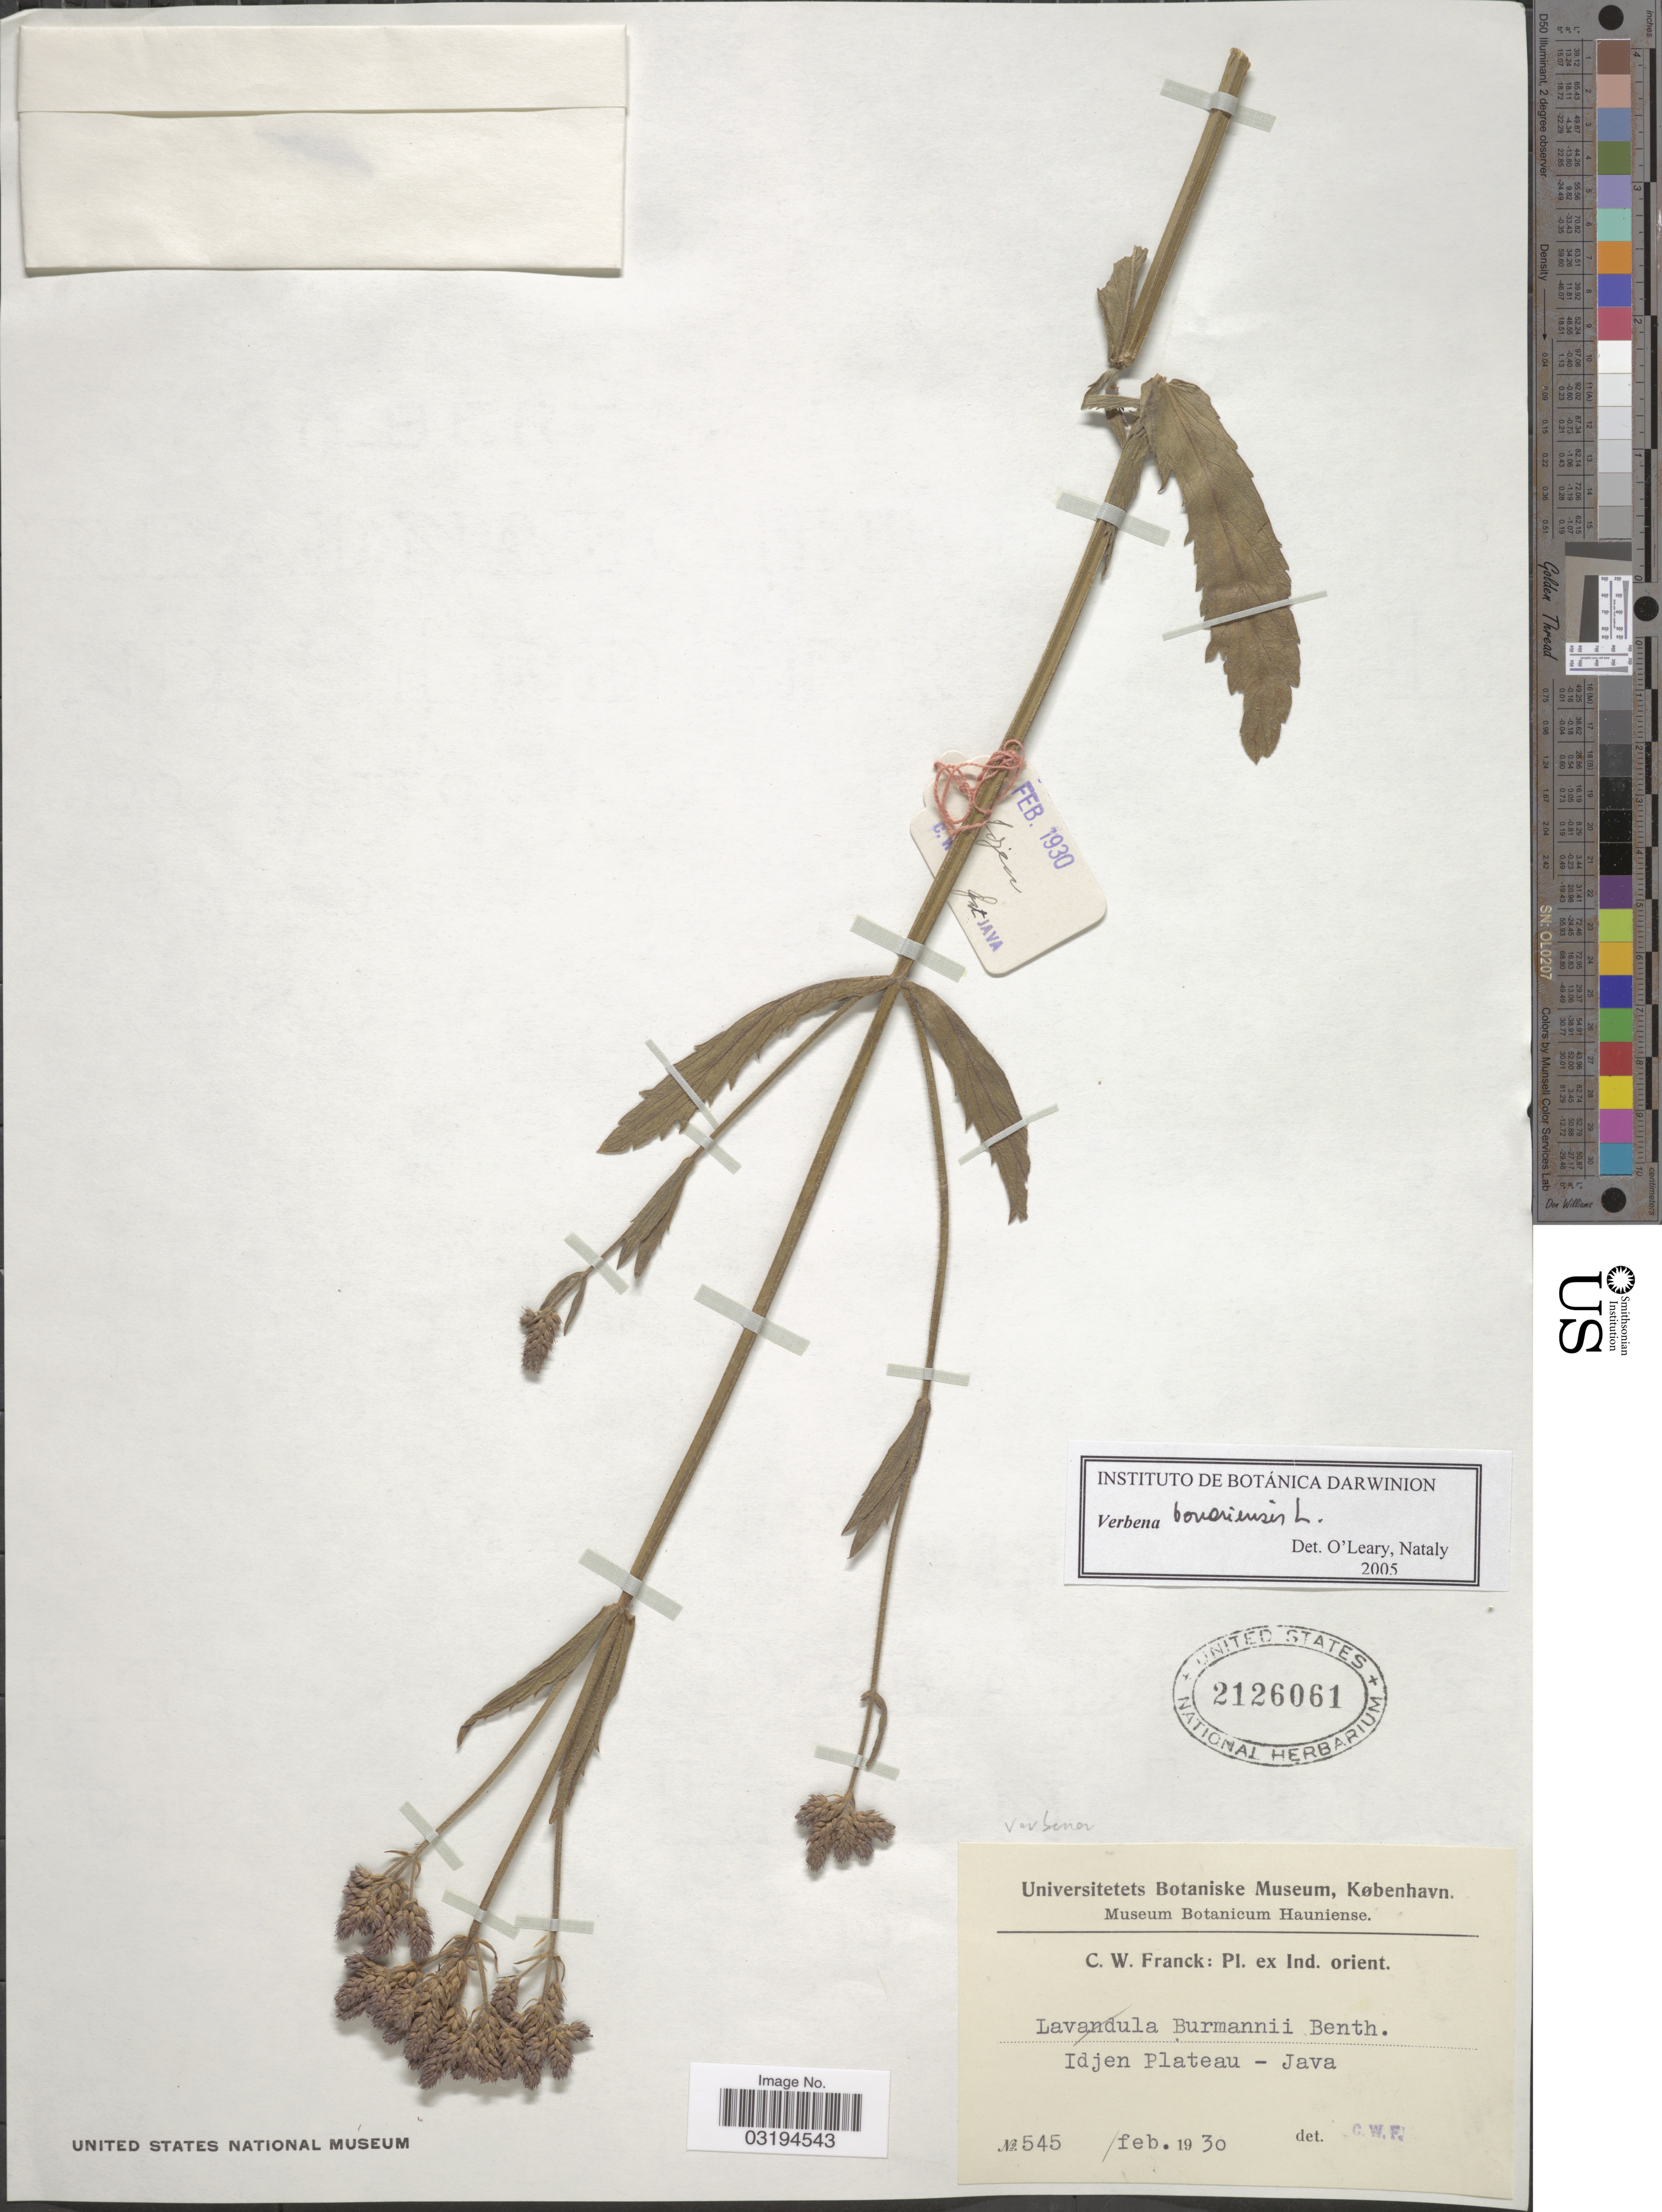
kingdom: Plantae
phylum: Tracheophyta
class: Magnoliopsida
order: Lamiales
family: Verbenaceae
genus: Verbena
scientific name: Verbena bonariensis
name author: L.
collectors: C. Franck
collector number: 545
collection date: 1930-02-01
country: Indonesia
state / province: Java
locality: Ind. orient. Idjen Plateau.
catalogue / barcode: US 2126061